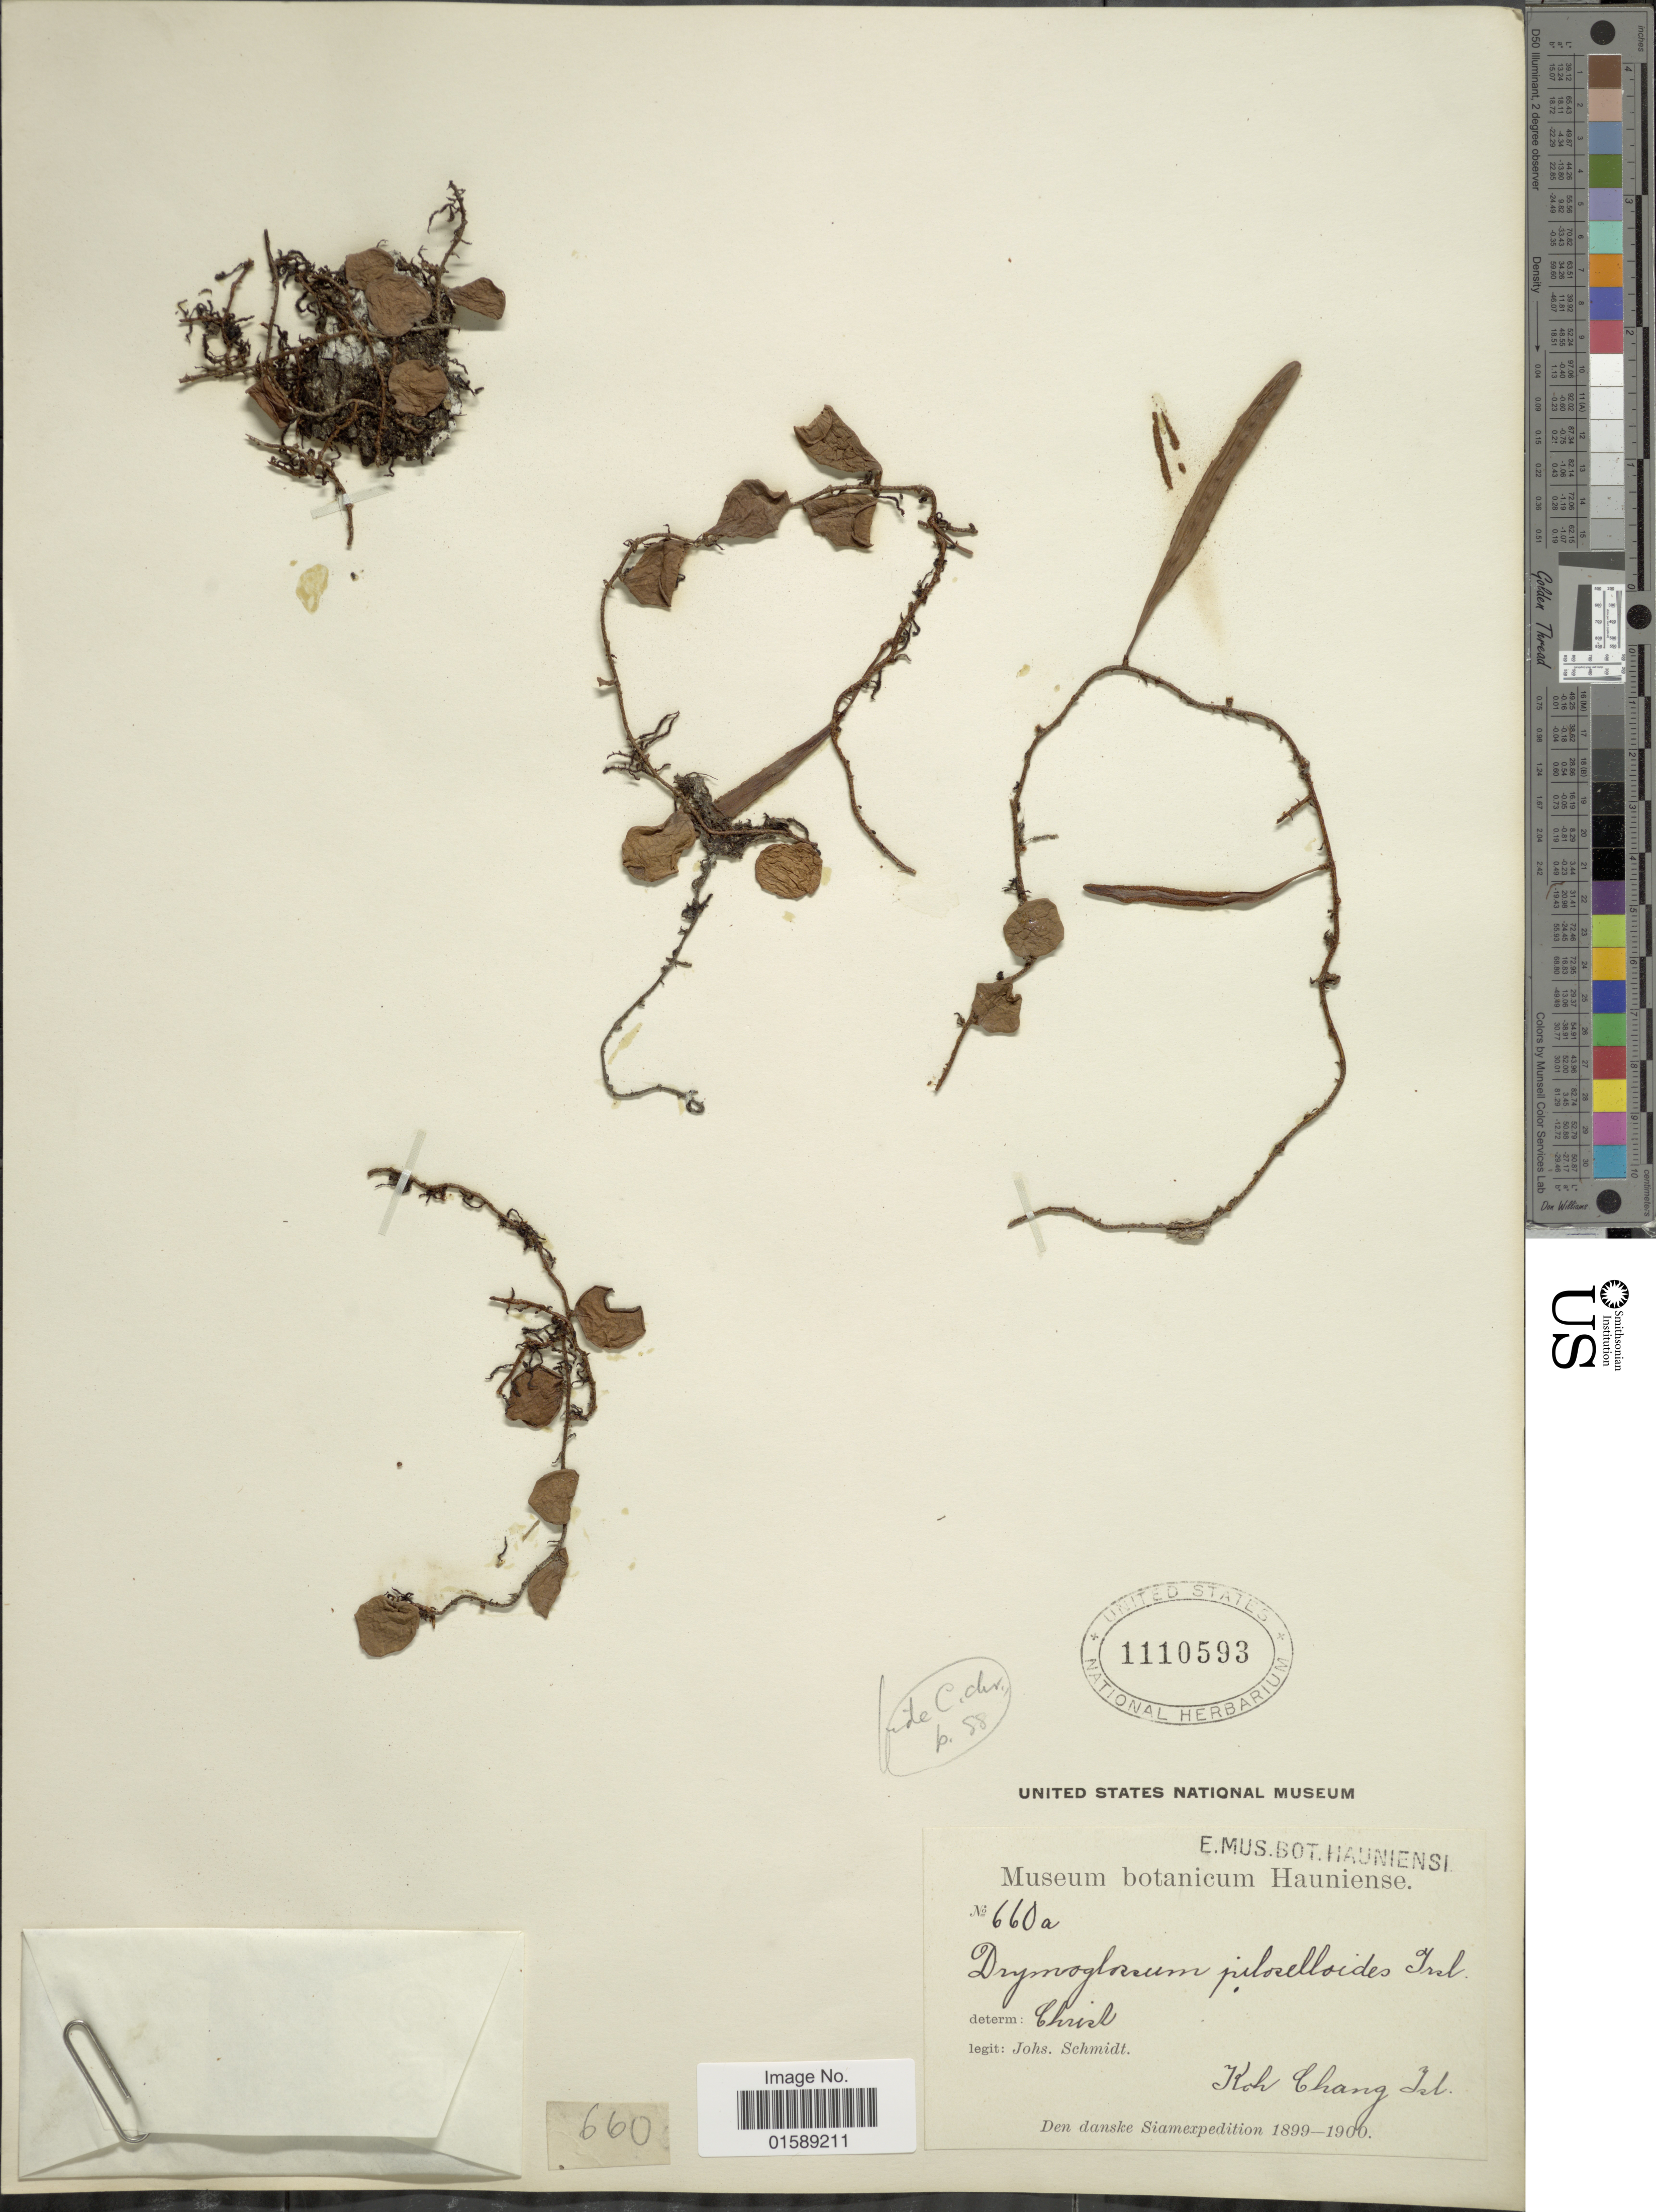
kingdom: Plantae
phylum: Tracheophyta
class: Polypodiopsida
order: Polypodiales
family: Polypodiaceae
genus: Pyrrosia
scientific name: Pyrrosia piloselloides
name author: (L.) M.G. Price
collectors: J. Schmidt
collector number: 660a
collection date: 1899/1900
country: Thailand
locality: Koh Chang Isl. Siam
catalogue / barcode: US 1110593